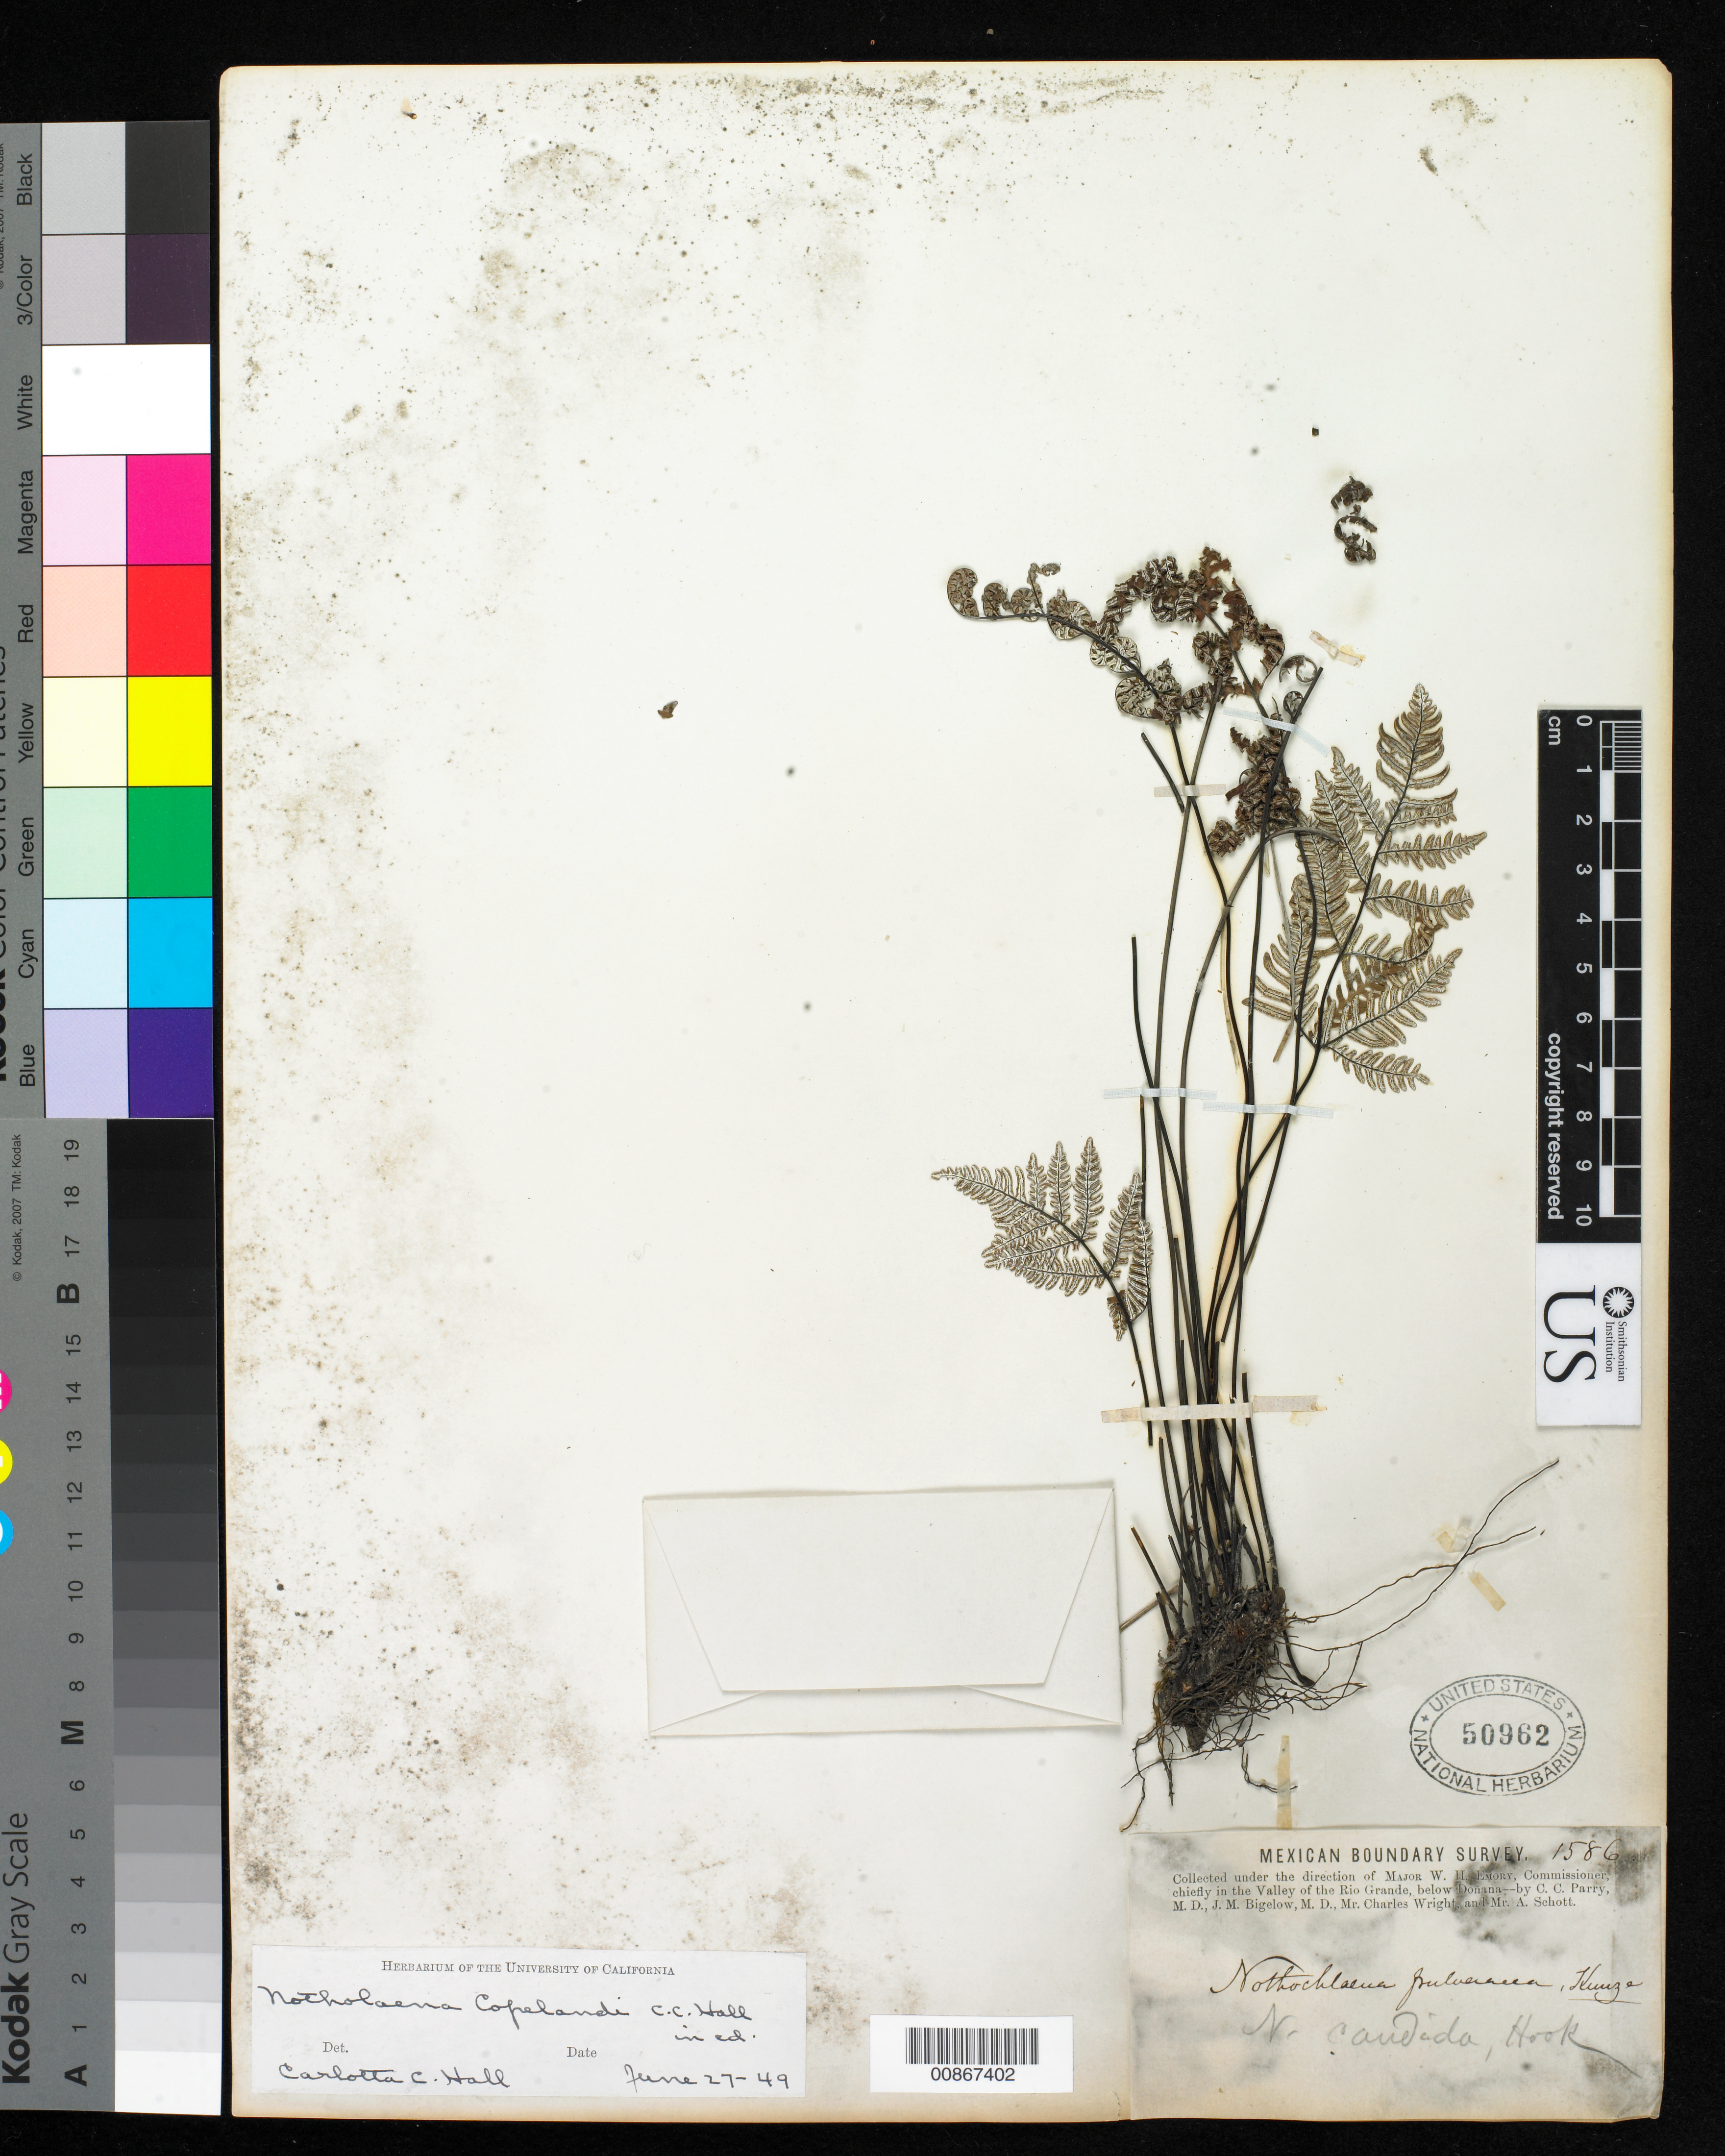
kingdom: Plantae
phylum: Tracheophyta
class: Polypodiopsida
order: Polypodiales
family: Pteridaceae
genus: Notholaena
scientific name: Notholaena candida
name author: (M. Martens) Hook.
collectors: C. C. Parry, J. M. Bigelow, C. Wright & A. C. V. Schott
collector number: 1586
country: United States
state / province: New Mexico / Texas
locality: Valley of the Rio Grande, below Doñana.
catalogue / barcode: US 50962